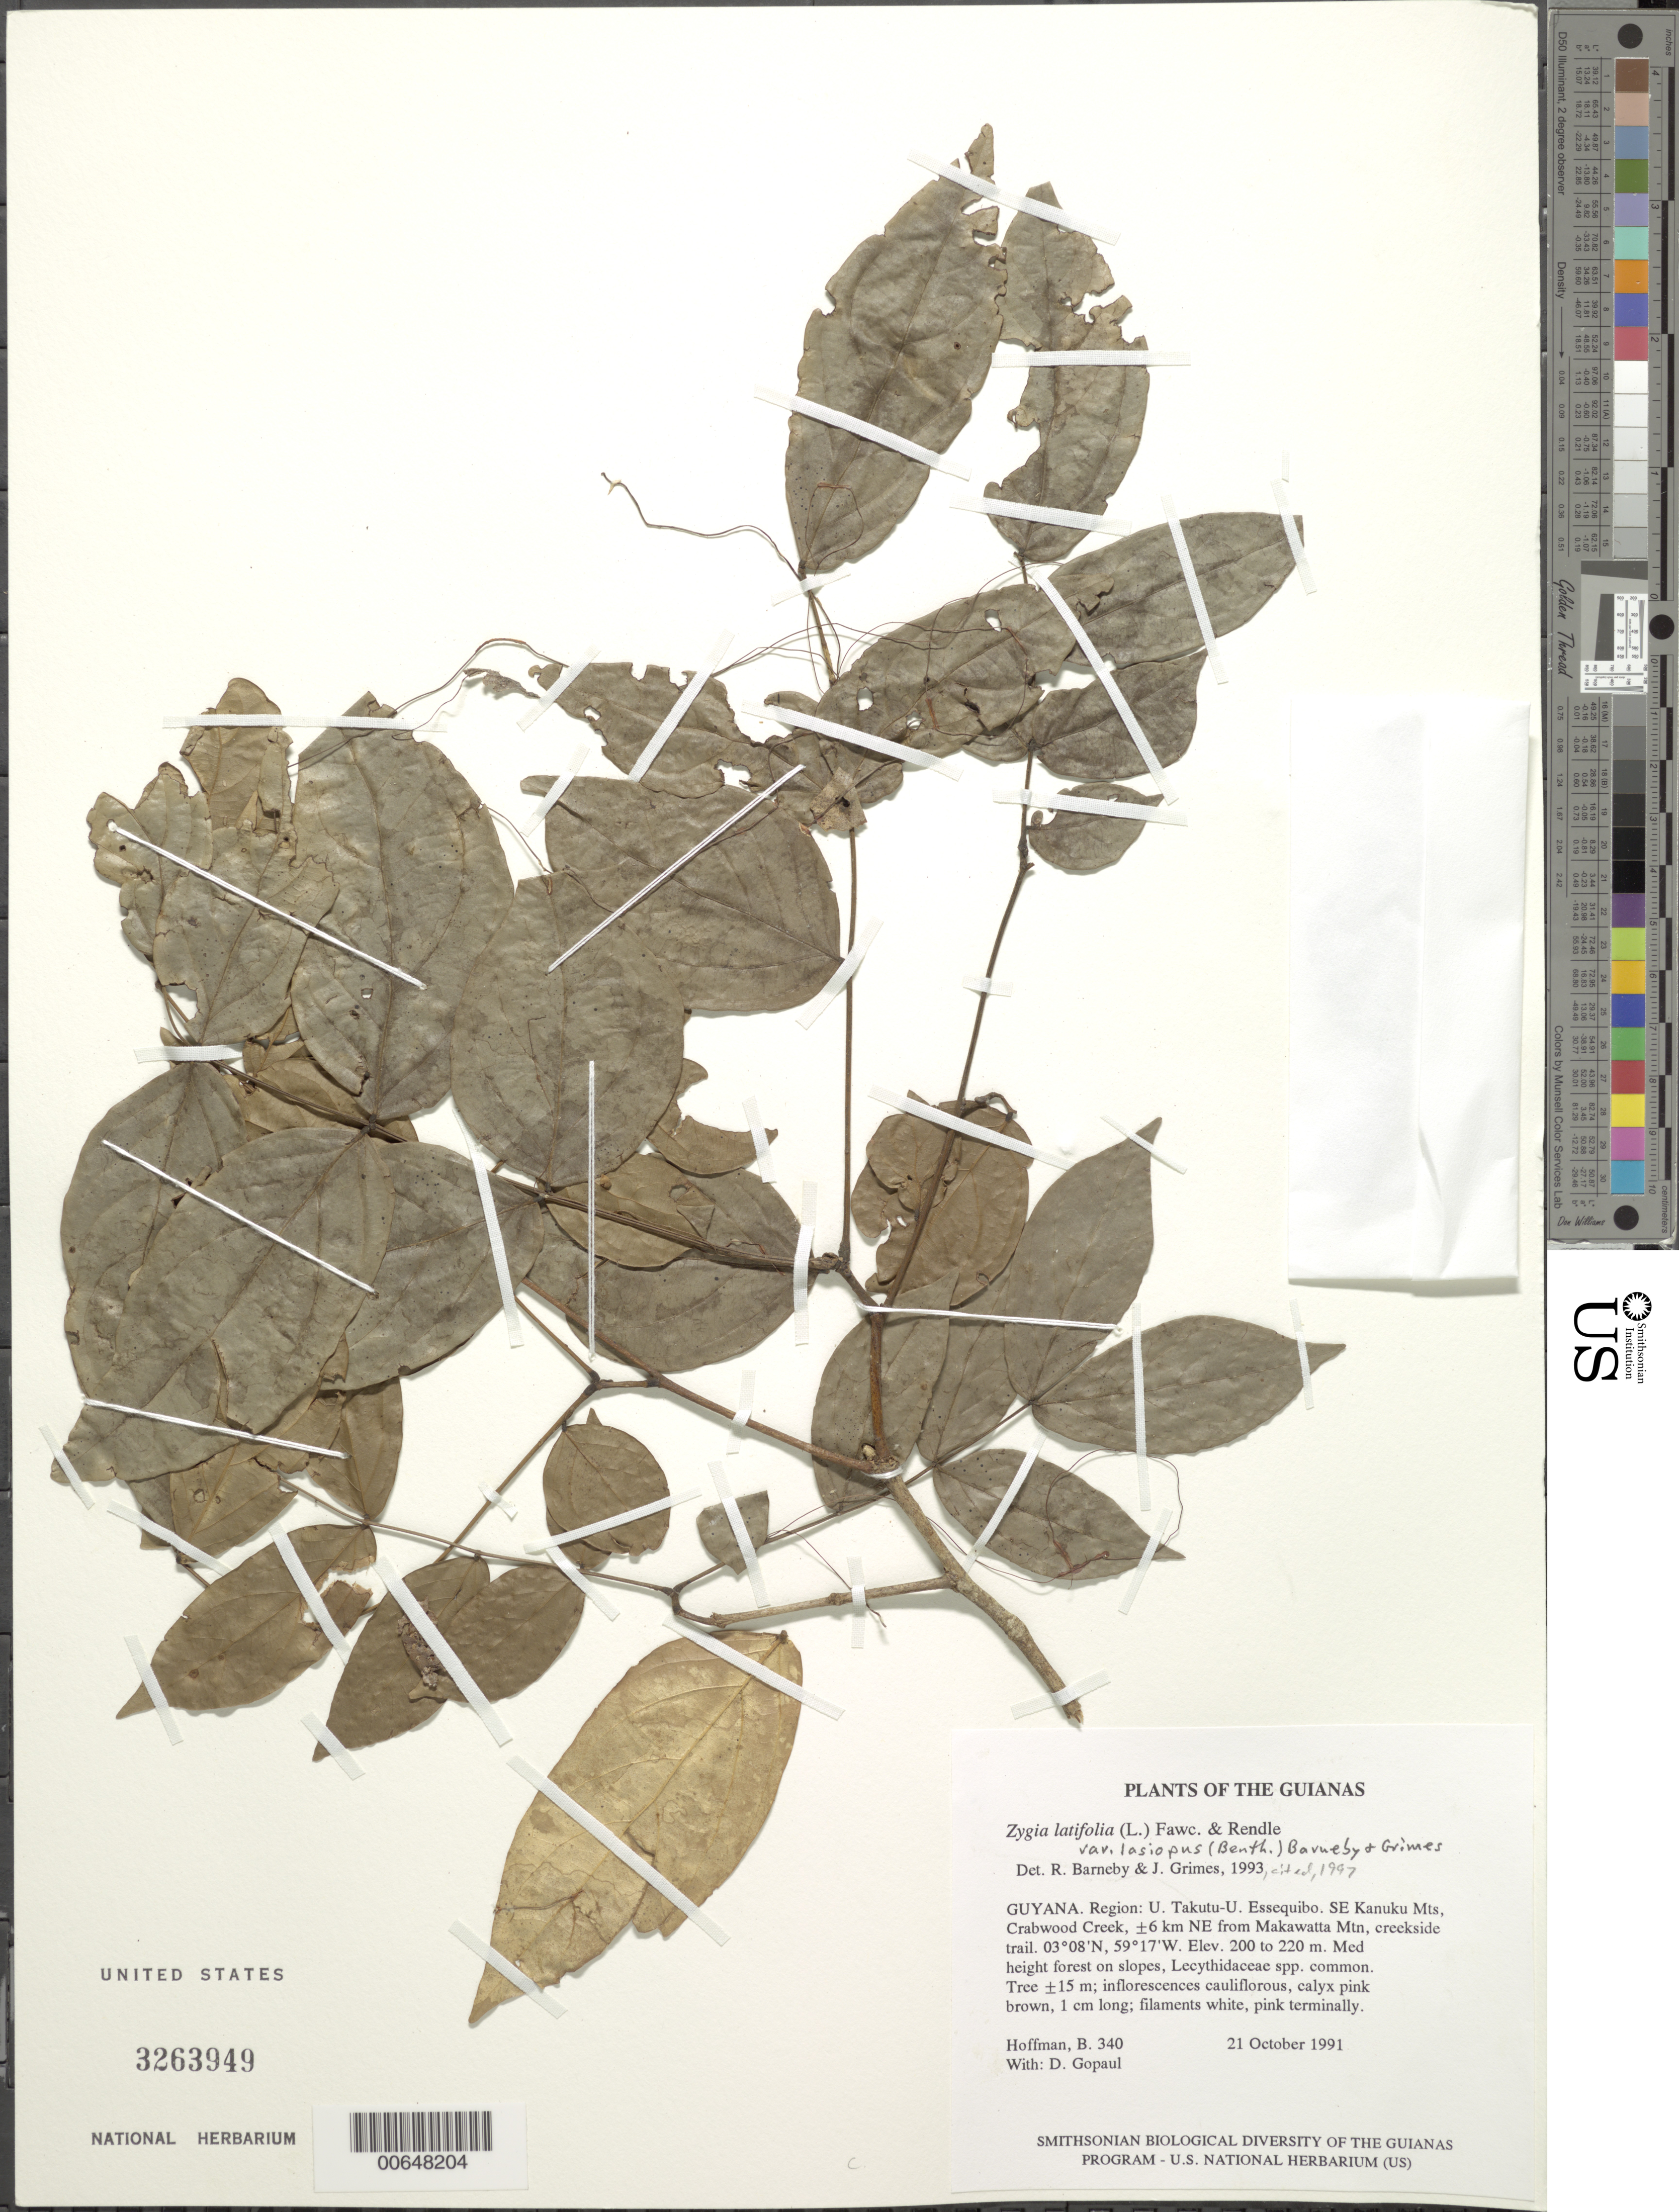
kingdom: Plantae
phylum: Tracheophyta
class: Magnoliopsida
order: Fabales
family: Fabaceae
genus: Zygia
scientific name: Zygia latifolia var. lasiopus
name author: (Benth.) Barneby & J.W. Grimes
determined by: Barneby, R. C.; Grimes, J. W.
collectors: B. Hoffman & D. Gopaul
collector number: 340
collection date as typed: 21 October 1991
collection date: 1991-10-21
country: Guyana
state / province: U. Takutu-U. Essequibo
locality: SE Kanuku Mts, Crabwood Creek, ±6 km NE from Makawatta Mtn, creekside trail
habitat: Med height forest on slopes, Lecythidaceae spp. common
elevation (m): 200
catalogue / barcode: US 3263949